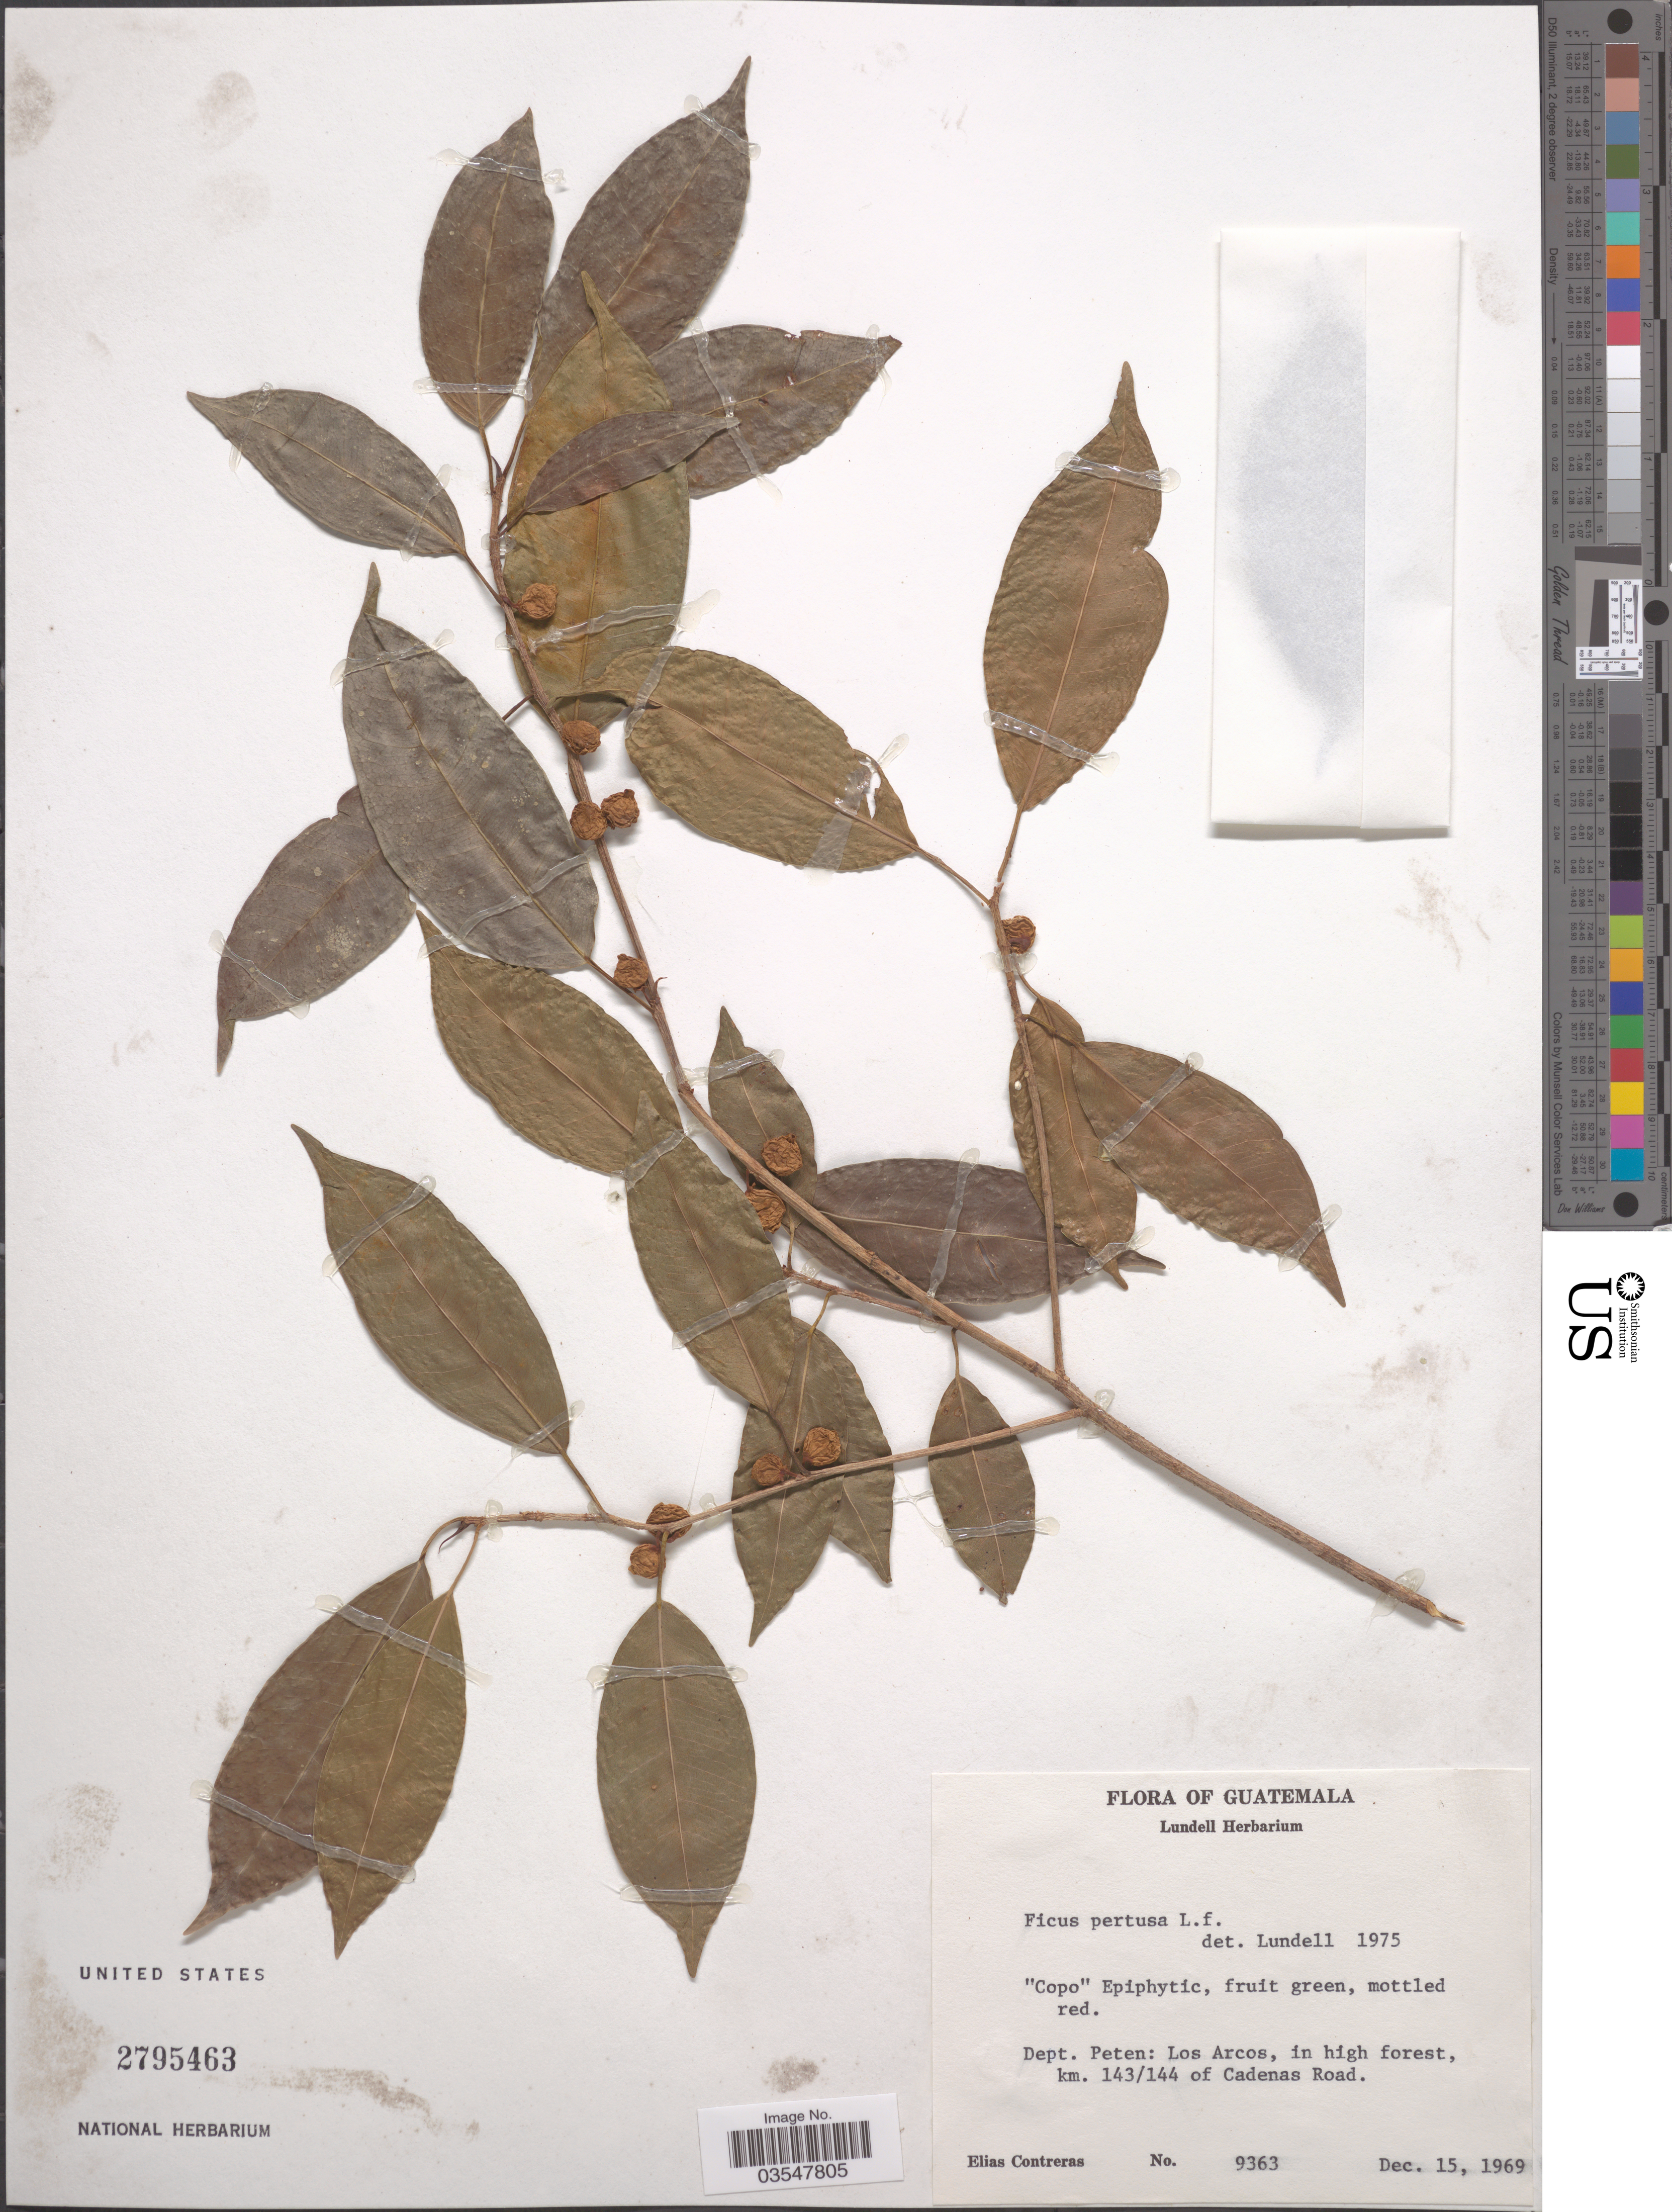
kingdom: Plantae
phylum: Tracheophyta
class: Magnoliopsida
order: Rosales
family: Moraceae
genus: Ficus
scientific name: Ficus pertusa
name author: L. f.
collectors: E. Contreras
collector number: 9363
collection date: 1969-12-15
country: Guatemala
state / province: El Peten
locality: Dept. Peten: Los Arcos, in high forest, km. 143/144 of Cadenas Road.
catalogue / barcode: US 2795463